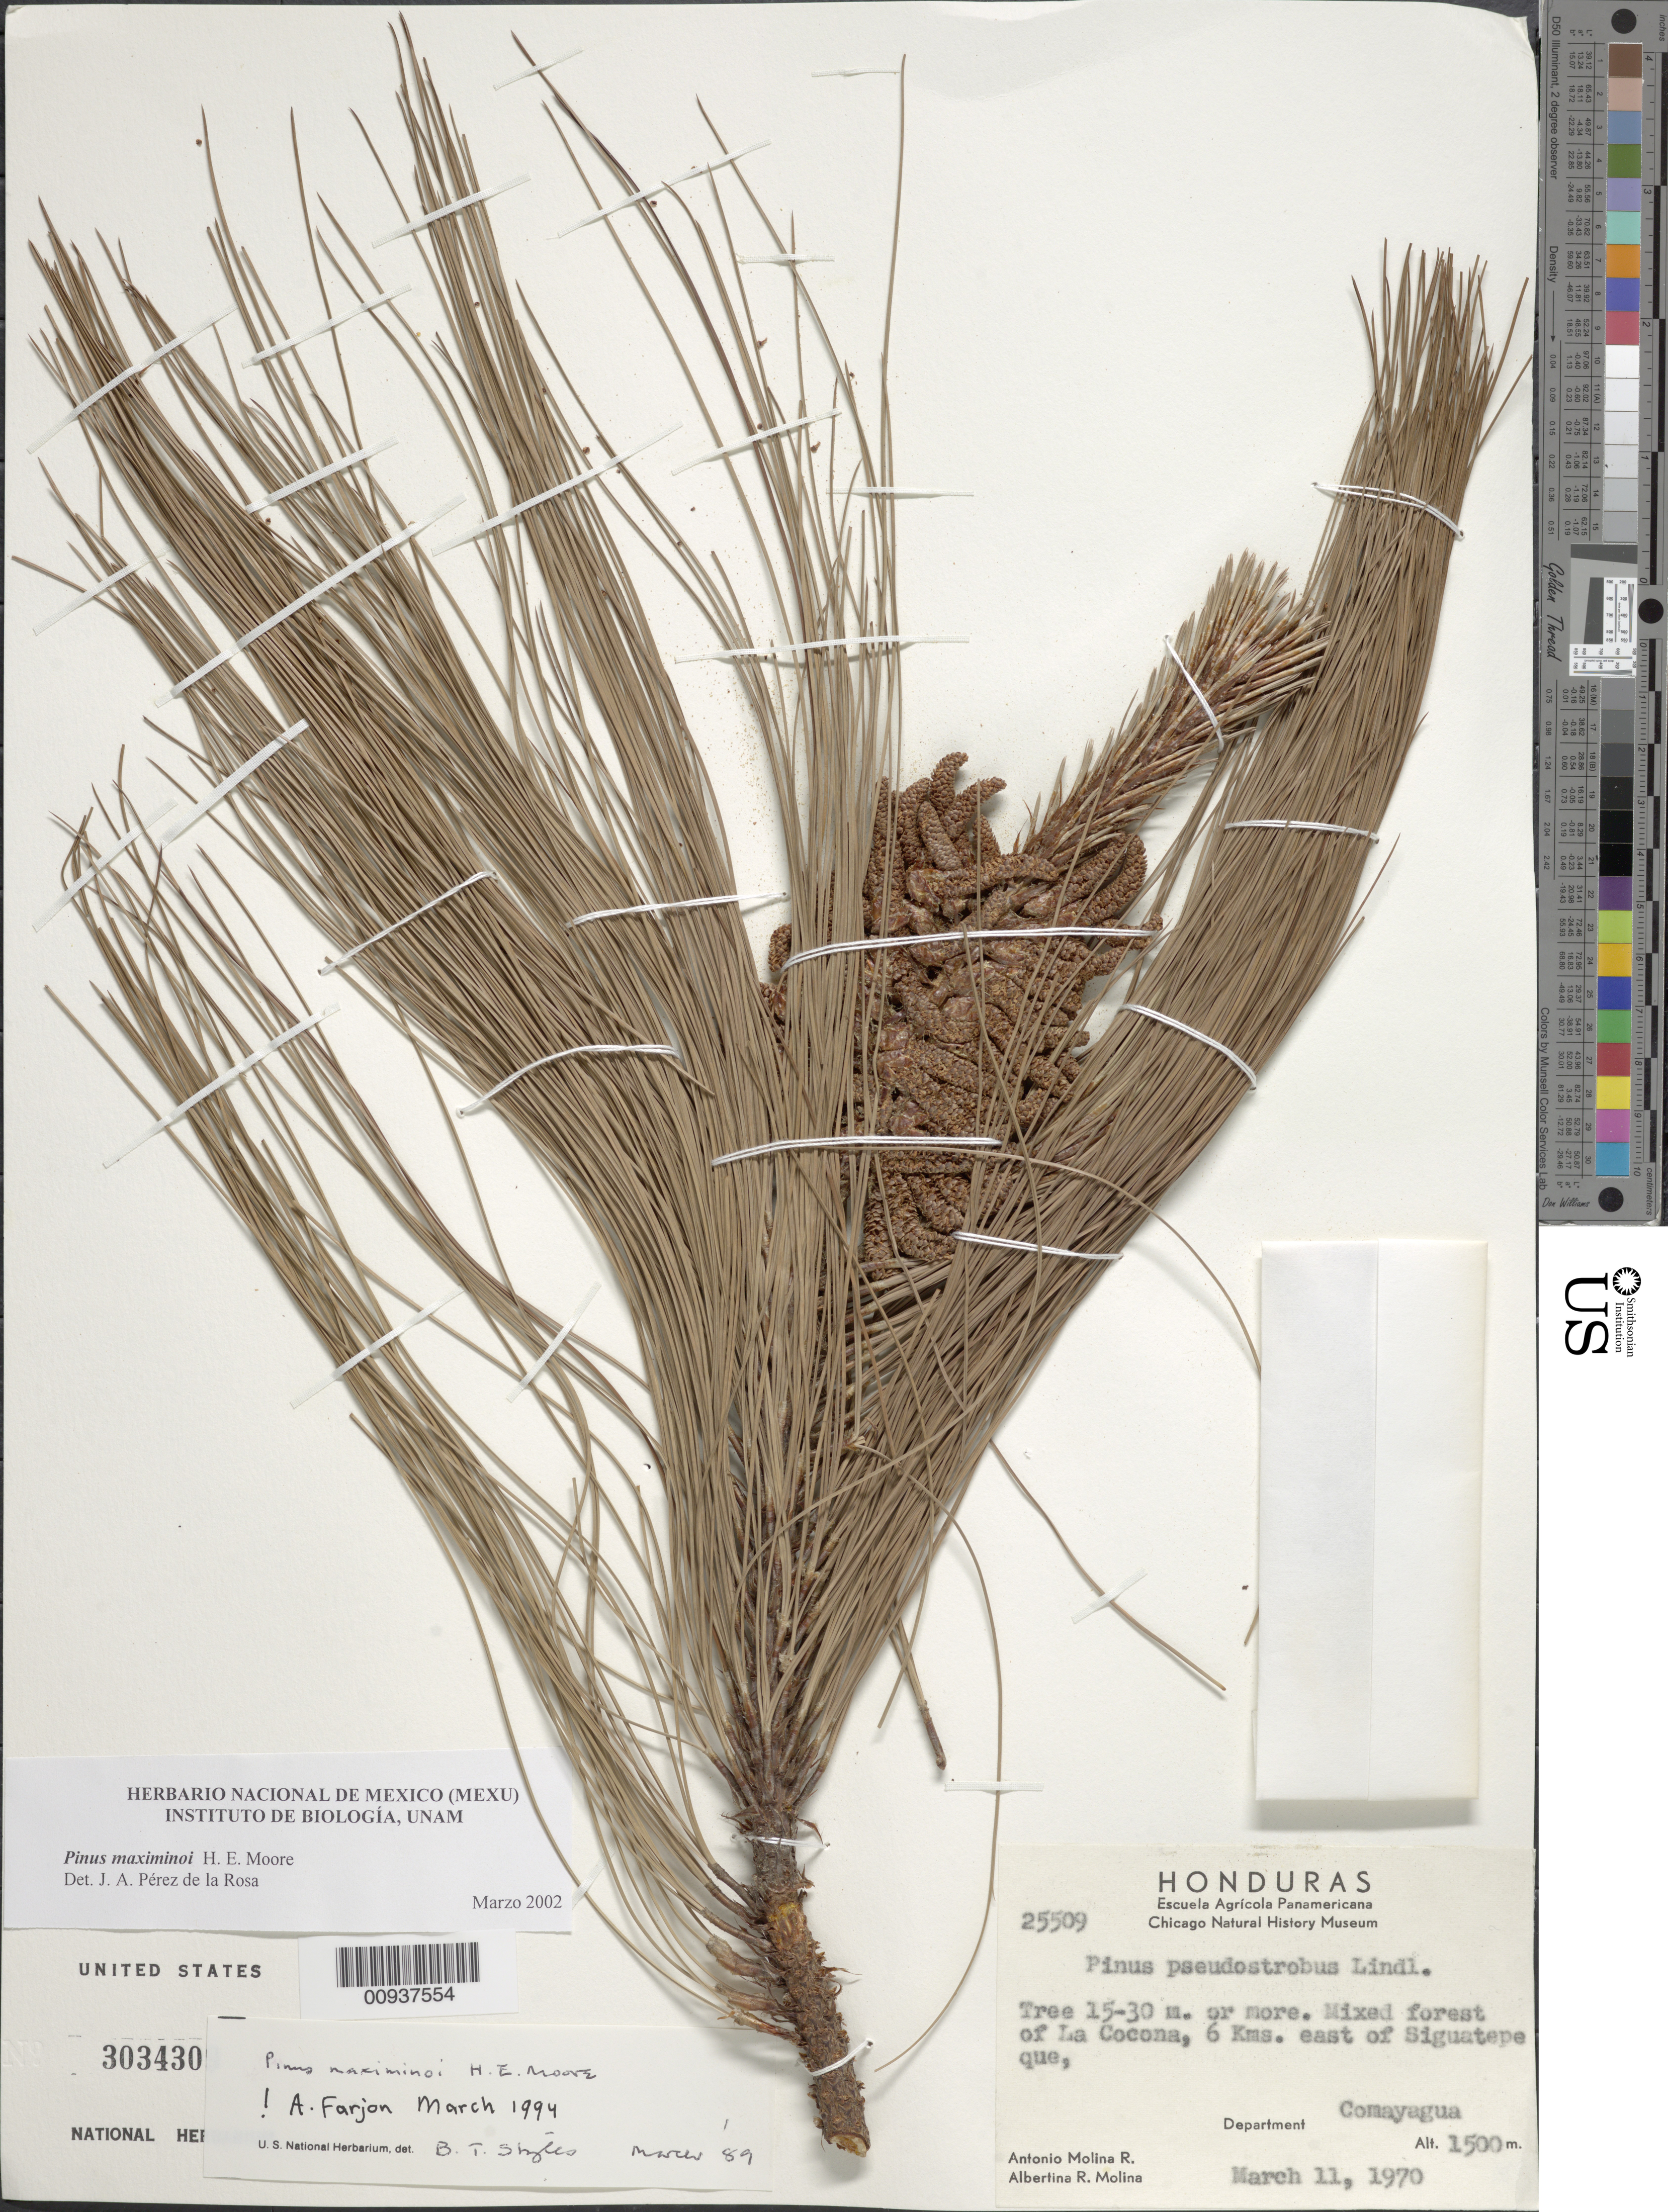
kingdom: Plantae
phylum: Tracheophyta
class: Pinopsida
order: Pinales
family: Pinaceae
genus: Pinus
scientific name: Pinus maximinoi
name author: H.E. Moore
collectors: A. Molina R. & A. Molina R.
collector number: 25509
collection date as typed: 11 Mar 1970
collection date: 1970-03-11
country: Honduras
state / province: Comayagua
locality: La Cocona, 6 kms. East of Siguatepeque.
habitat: Mixed forest.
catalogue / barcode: US 3034309